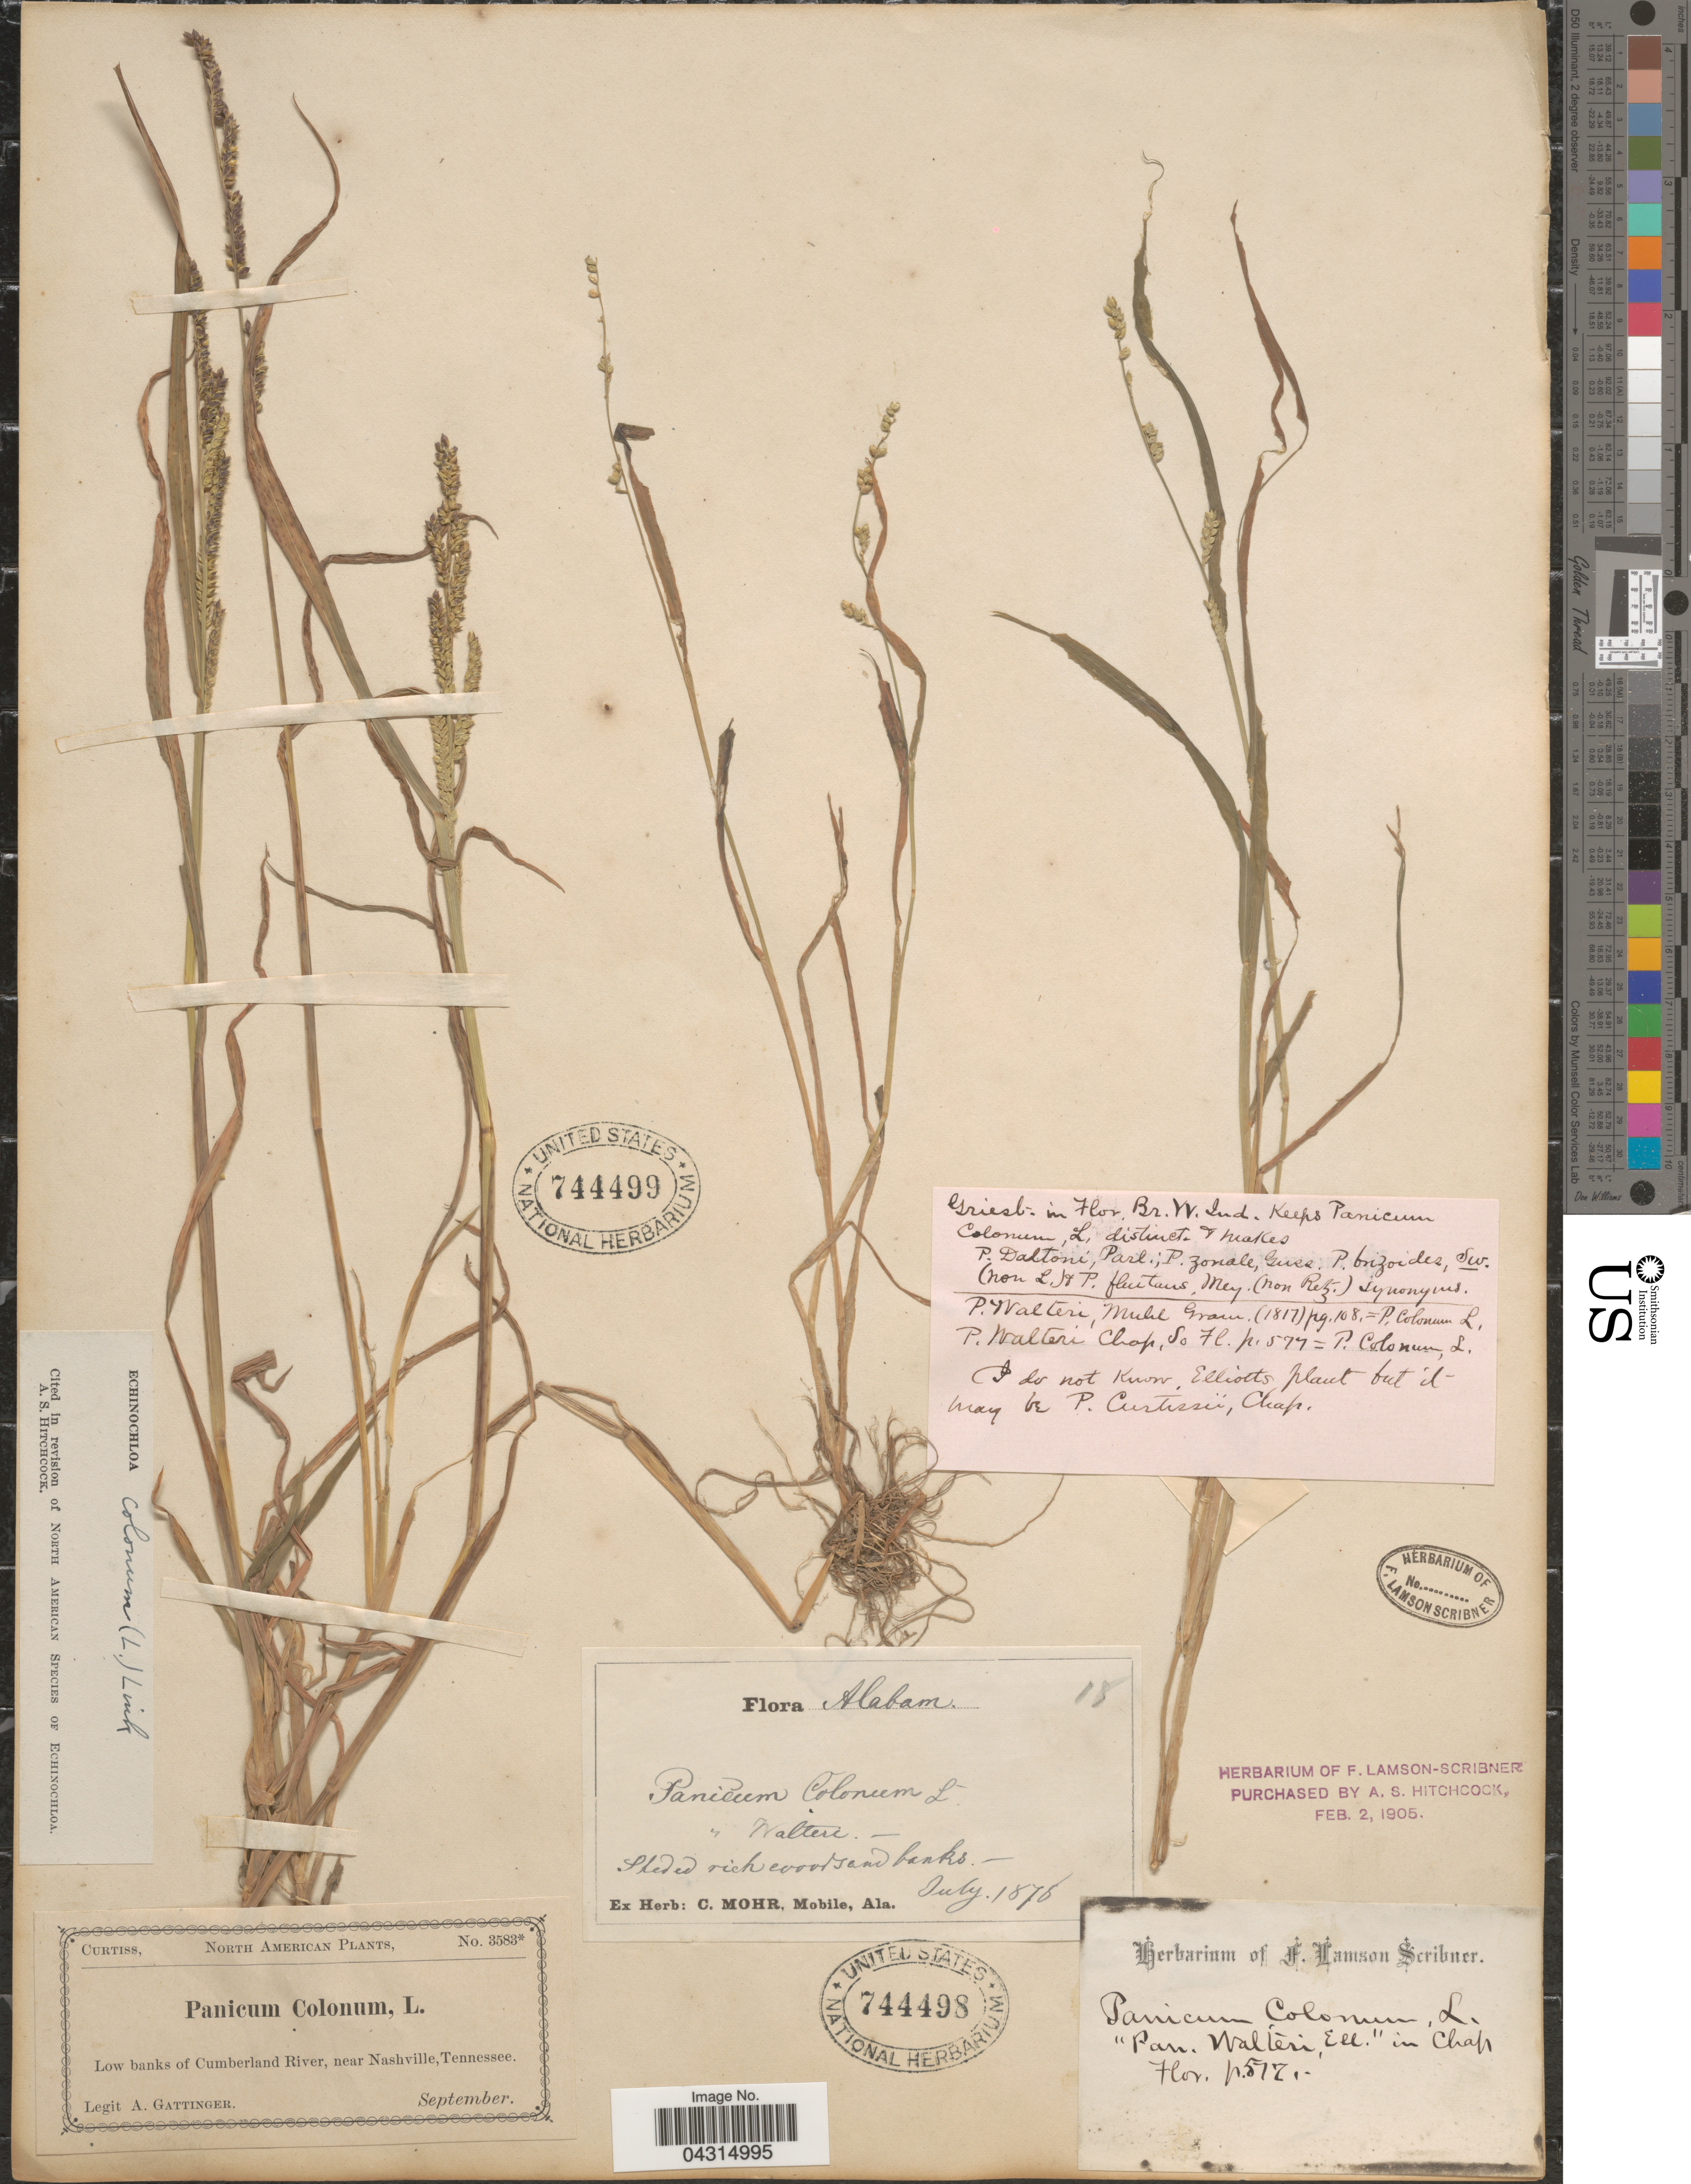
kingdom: Plantae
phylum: Tracheophyta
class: Liliopsida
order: Poales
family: Poaceae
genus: Echinochloa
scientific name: Echinochloa colona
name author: (L.) Link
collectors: A. Gattinger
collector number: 3583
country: United States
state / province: Tennessee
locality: Low banks of Cumberland River, near Nashville.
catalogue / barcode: US 744499-2